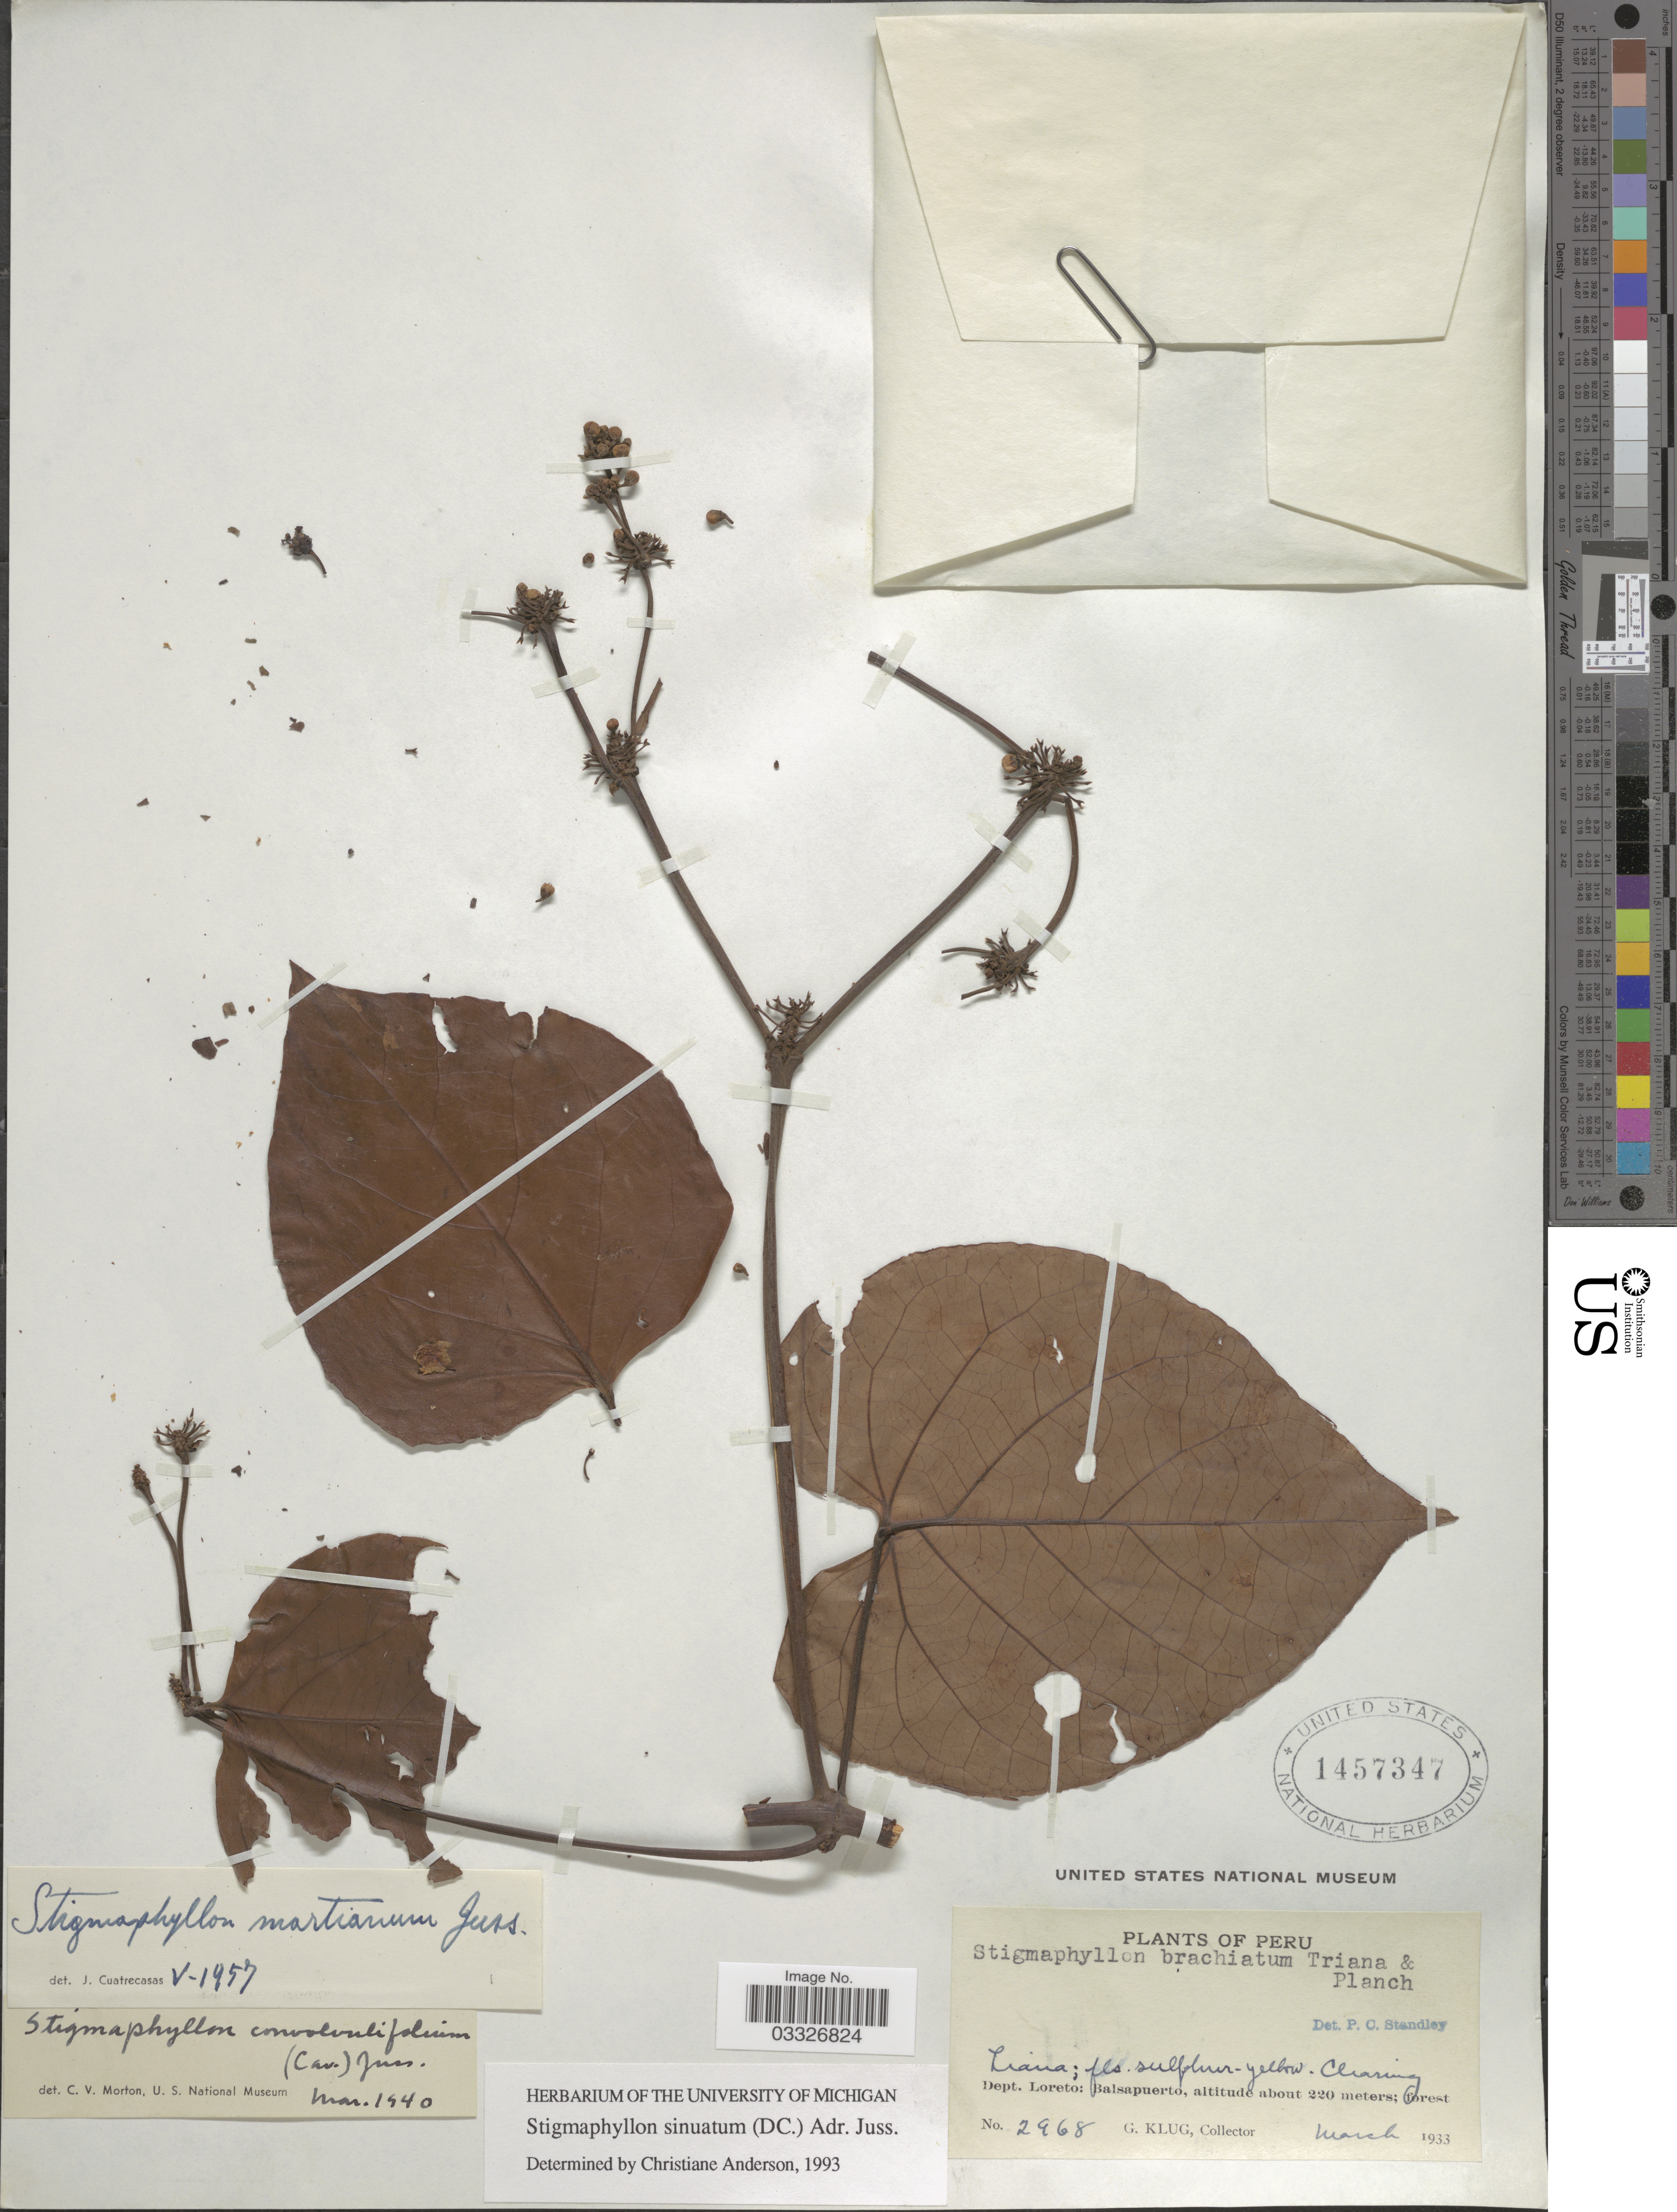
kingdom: Plantae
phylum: Tracheophyta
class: Magnoliopsida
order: Malpighiales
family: Malpighiaceae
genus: Stigmaphyllon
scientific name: Stigmaphyllon sinuatum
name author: (DC.) A. Juss.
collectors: G. Klug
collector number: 2968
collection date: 1933-03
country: Peru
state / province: Loreto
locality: Dept. Loreto: Balsapuerto.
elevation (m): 220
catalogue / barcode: US 1457347